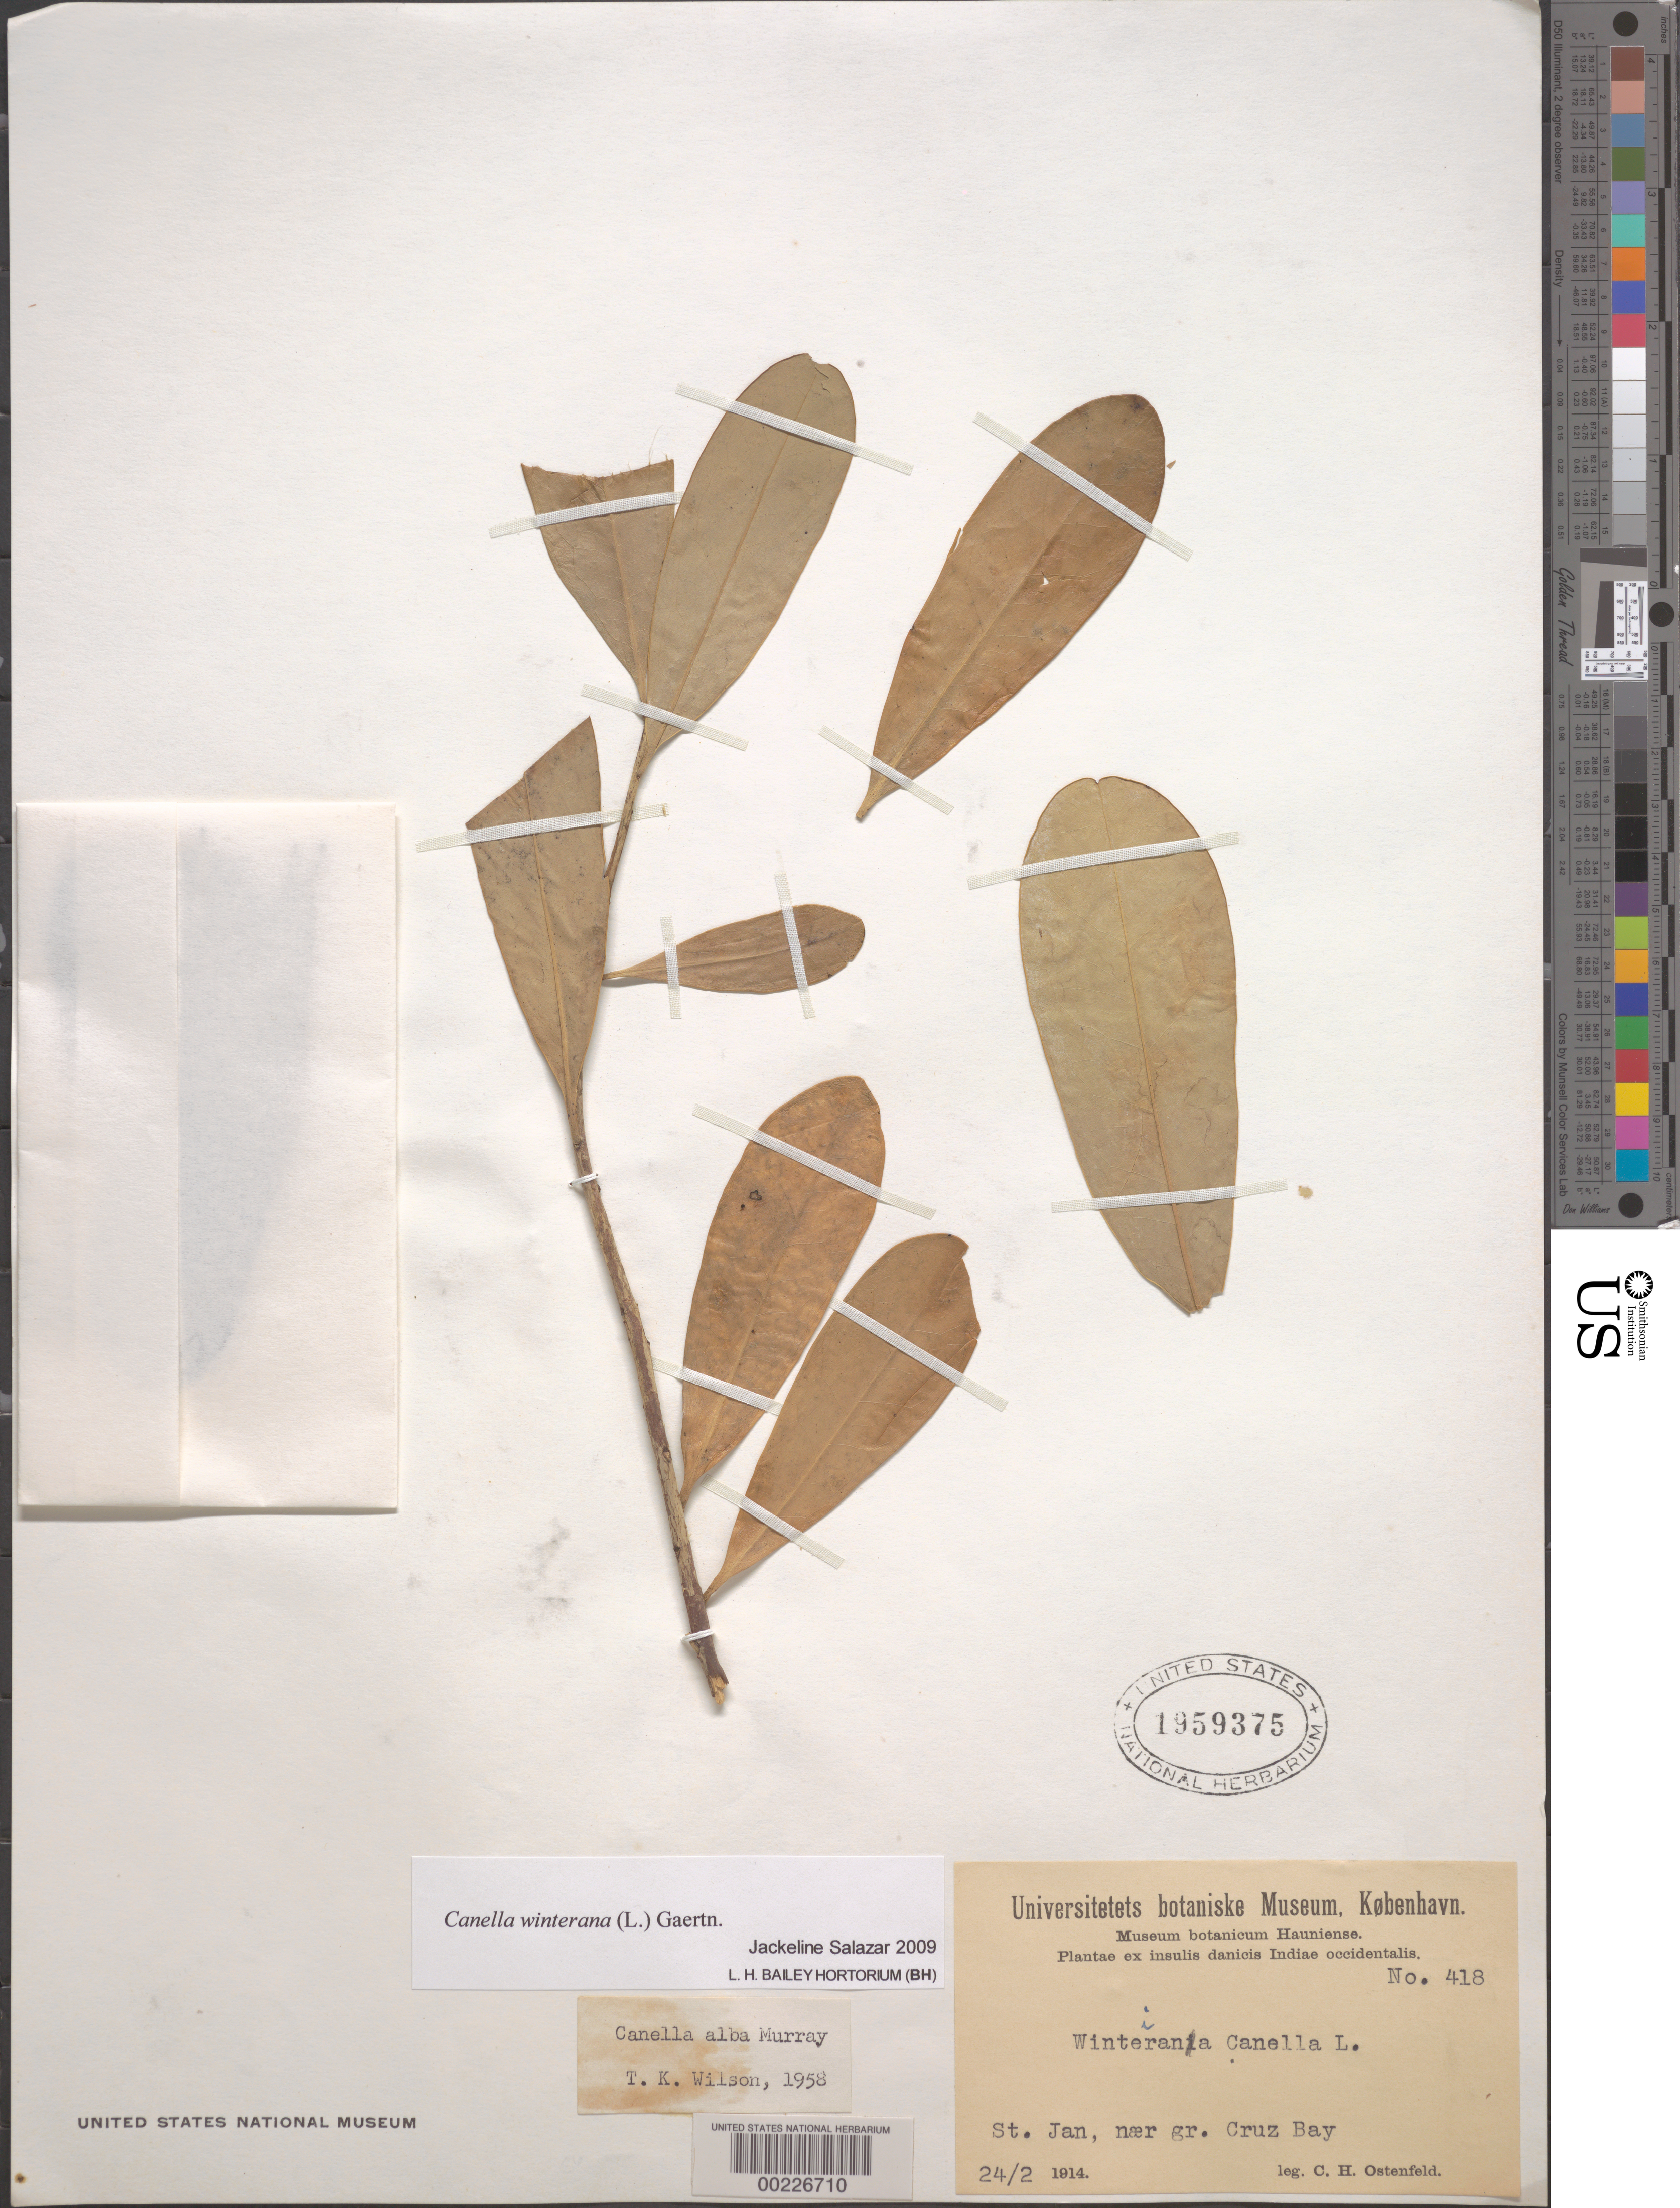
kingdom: Plantae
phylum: Tracheophyta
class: Magnoliopsida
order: Canellales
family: Canellaceae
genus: Canella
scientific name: Canella winterana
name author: (L.) Gaertn.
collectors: C. E. H. Ostenfeld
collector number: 418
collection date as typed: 24 Feb 1914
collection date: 1914-02-24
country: U.S. Virgin Islands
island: St. John Island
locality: Near gr. cruz bay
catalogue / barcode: US 1959375